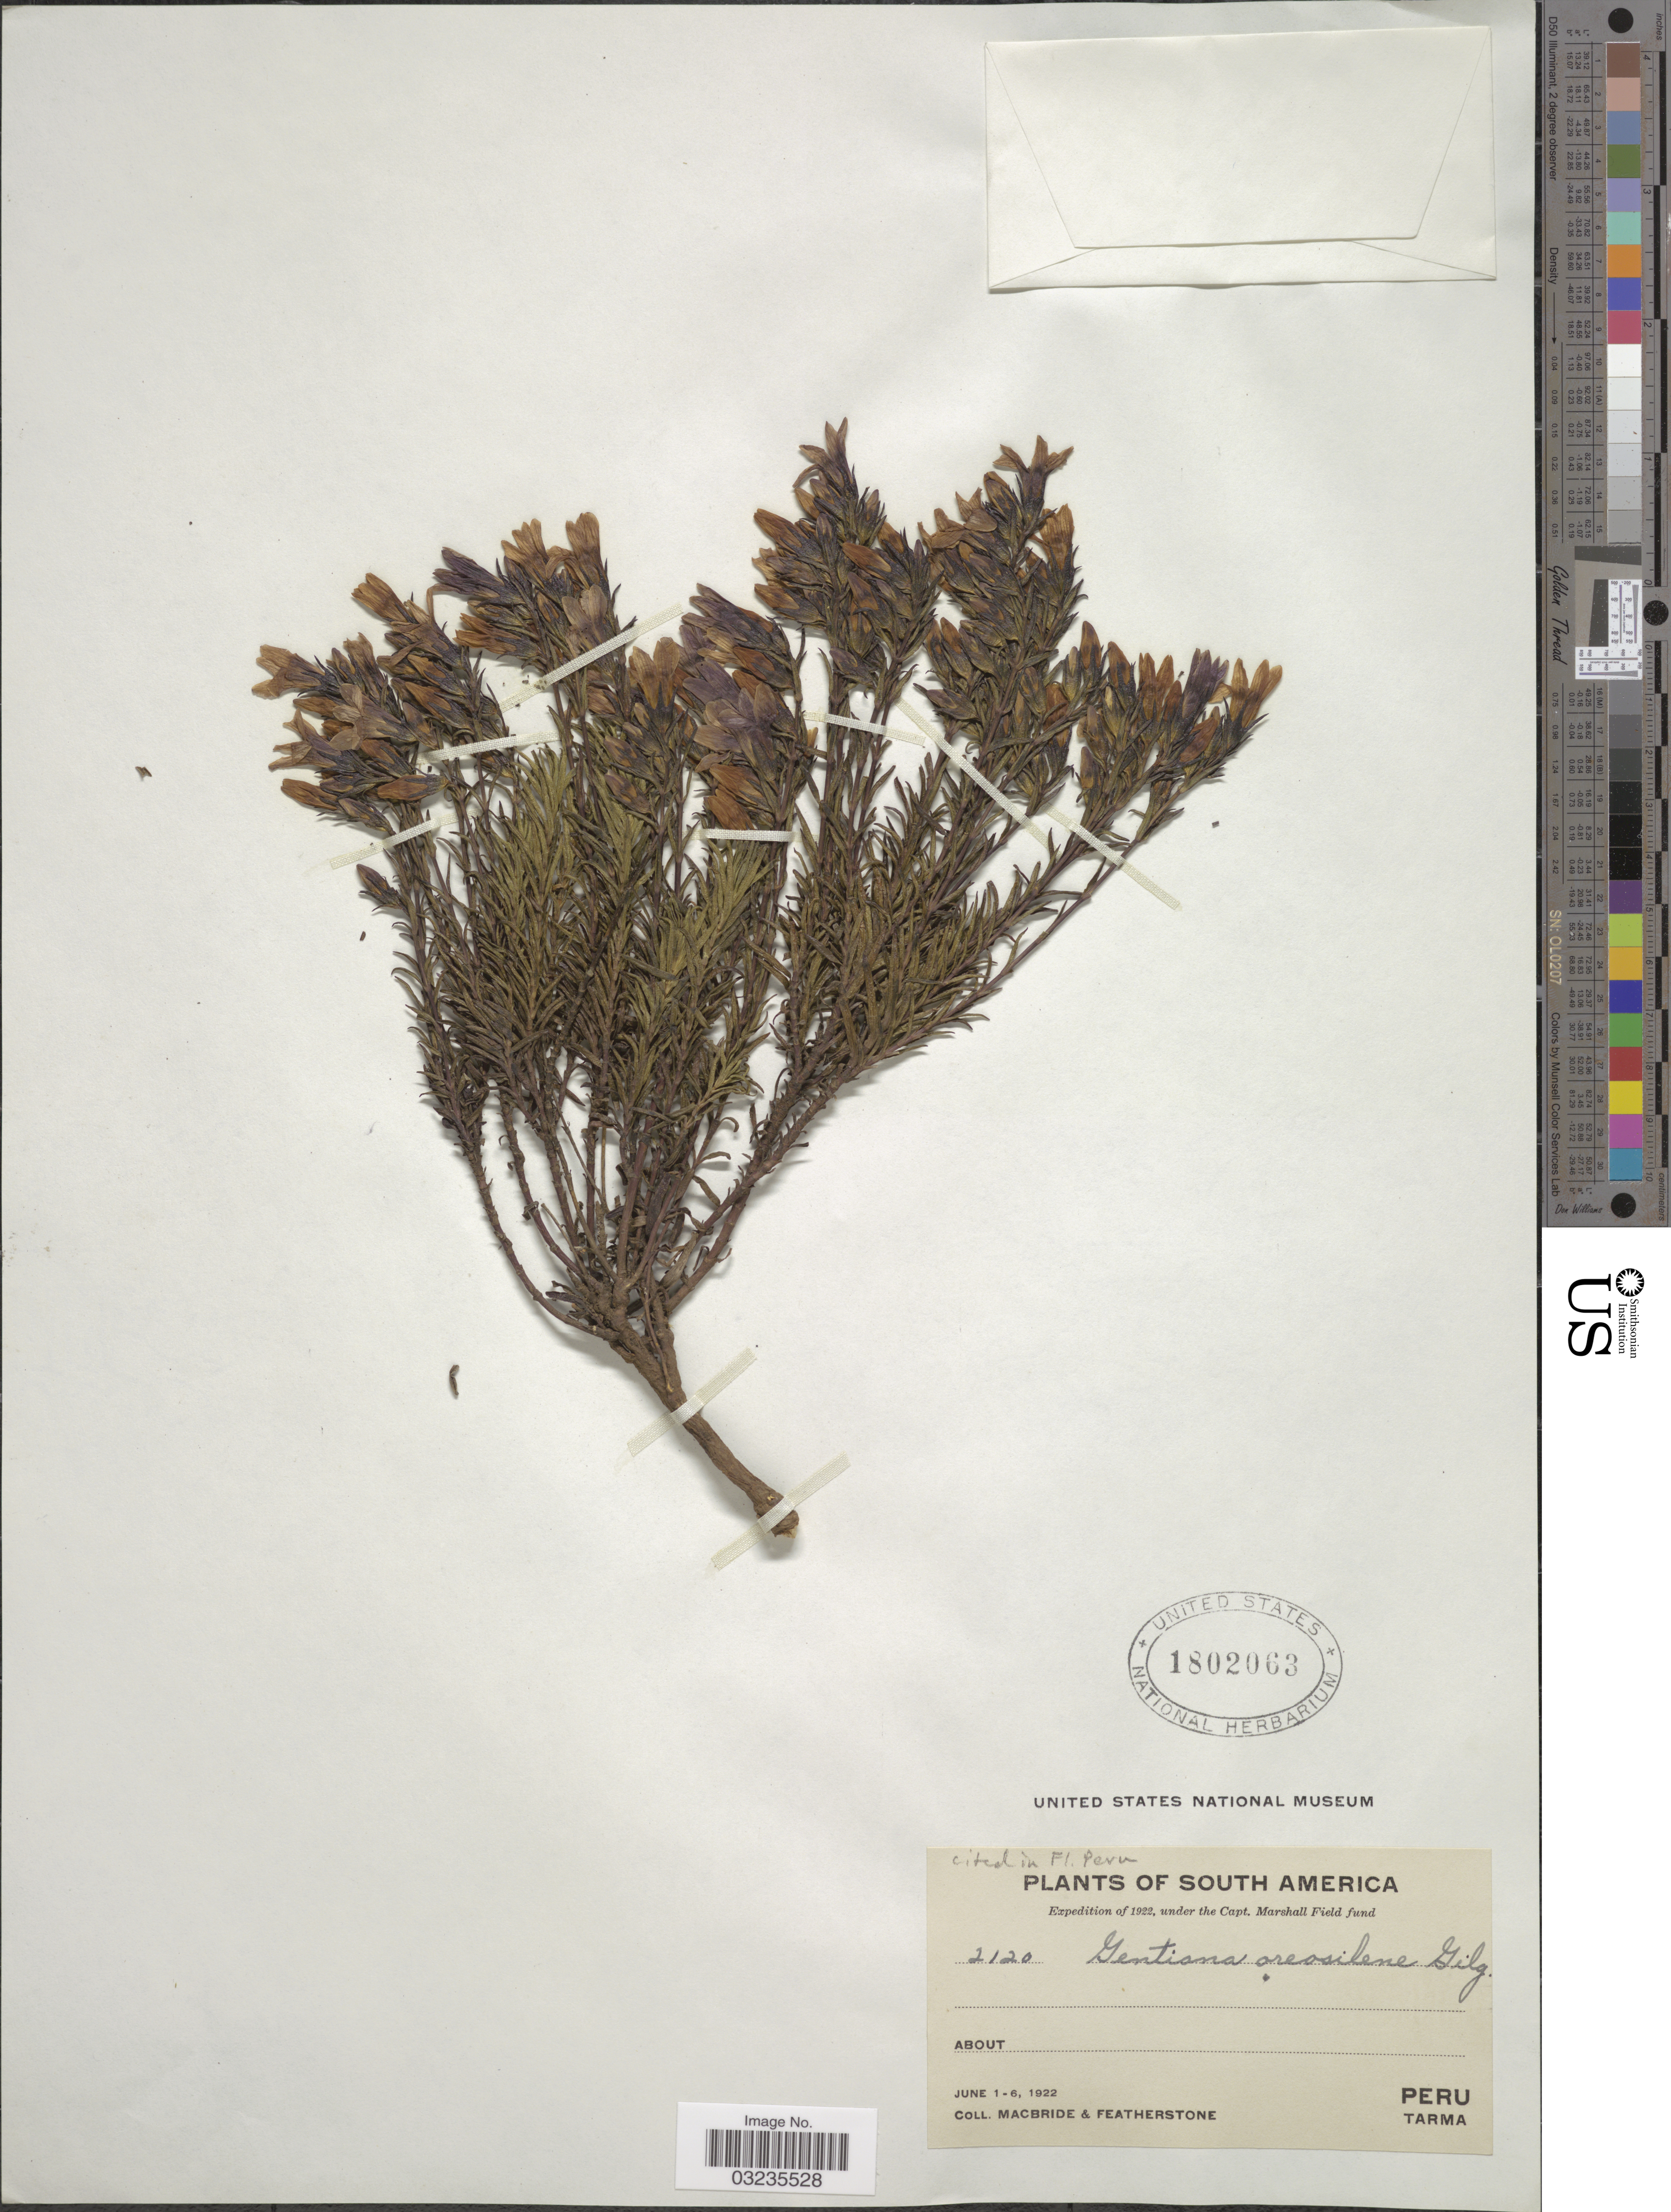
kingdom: Plantae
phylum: Tracheophyta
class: Magnoliopsida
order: Gentianales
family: Gentianaceae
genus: Gentiana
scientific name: Gentiana oreosilene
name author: Gilg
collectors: Macbride, -- & -. Featherstone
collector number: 2120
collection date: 1922-06-01/1922-06-06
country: Peru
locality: Tarma.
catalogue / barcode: US 1802063